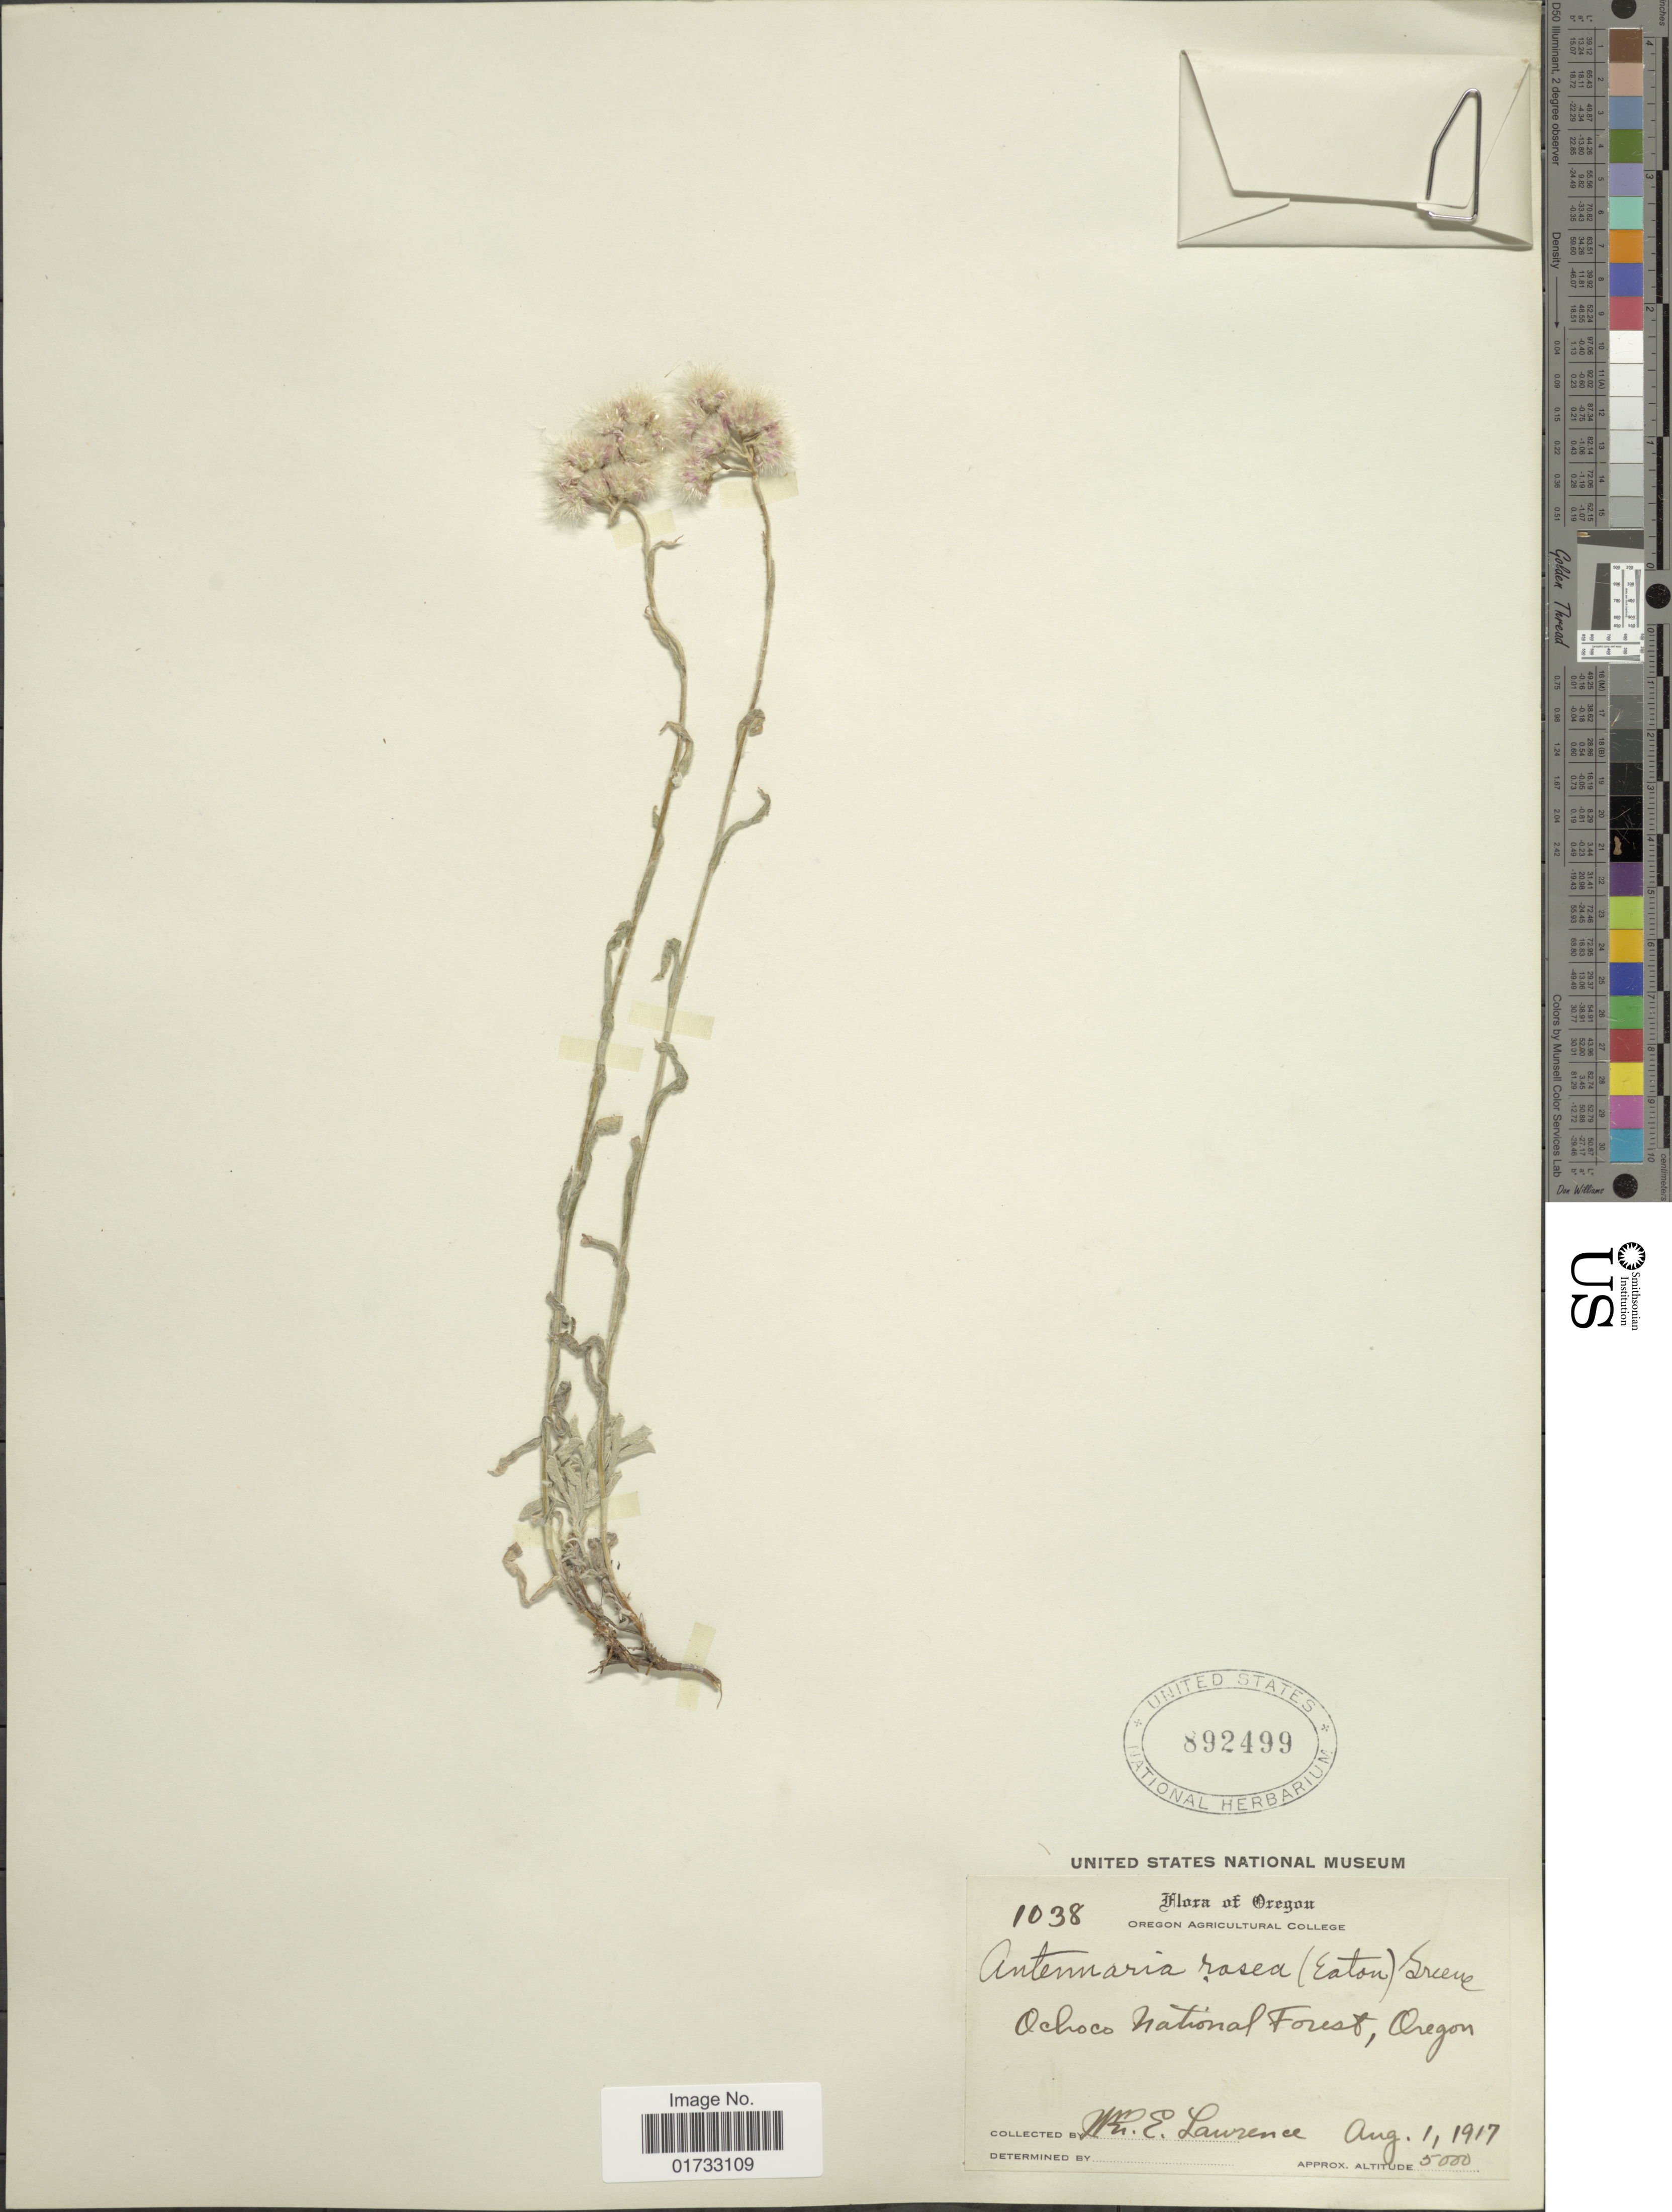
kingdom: Plantae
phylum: Tracheophyta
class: Magnoliopsida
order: Asterales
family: Asteraceae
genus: Antennaria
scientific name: Antennaria rosea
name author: Greene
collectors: W. Lawrence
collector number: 1038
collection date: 1917-08-01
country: United States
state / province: Oregon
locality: Ochoca National Forest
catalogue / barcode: US 892499